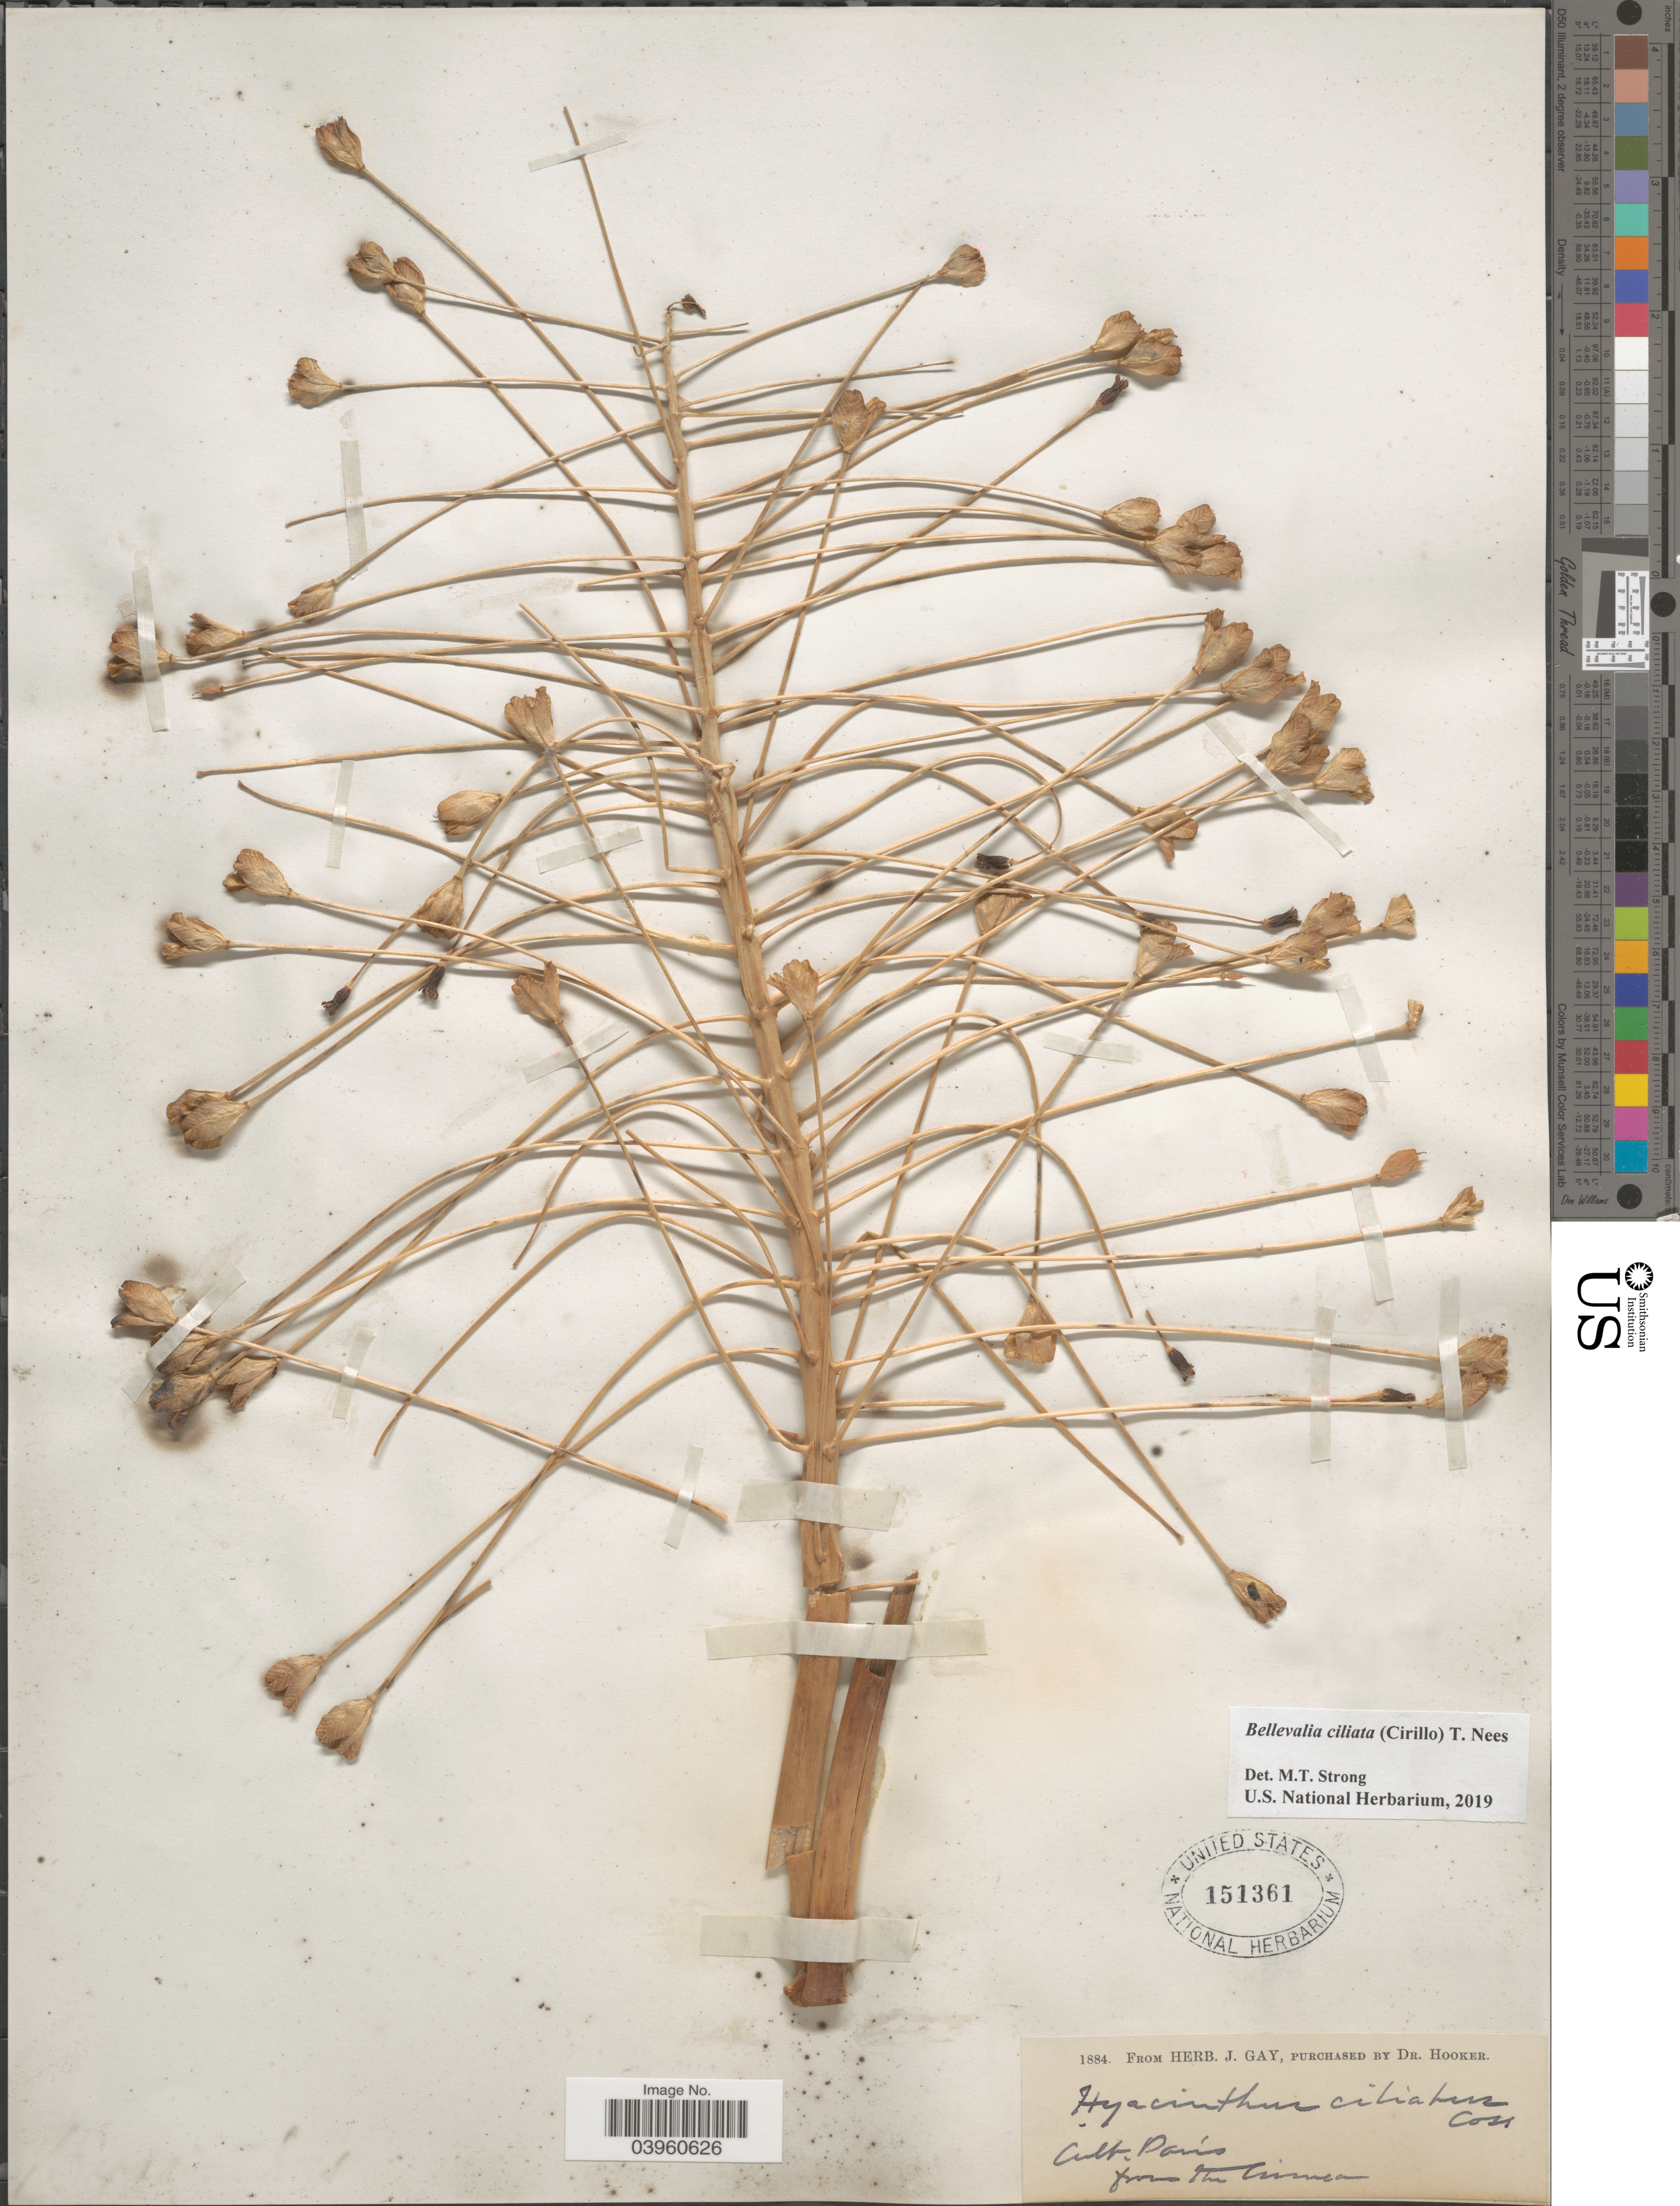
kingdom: Plantae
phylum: Tracheophyta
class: Liliopsida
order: Asparagales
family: Asparagaceae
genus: Bellevalia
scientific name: Bellevalia ciliata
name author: (Cirillo) T. Nees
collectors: ex herb. J. Gay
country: France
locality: Paris.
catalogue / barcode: US 151361